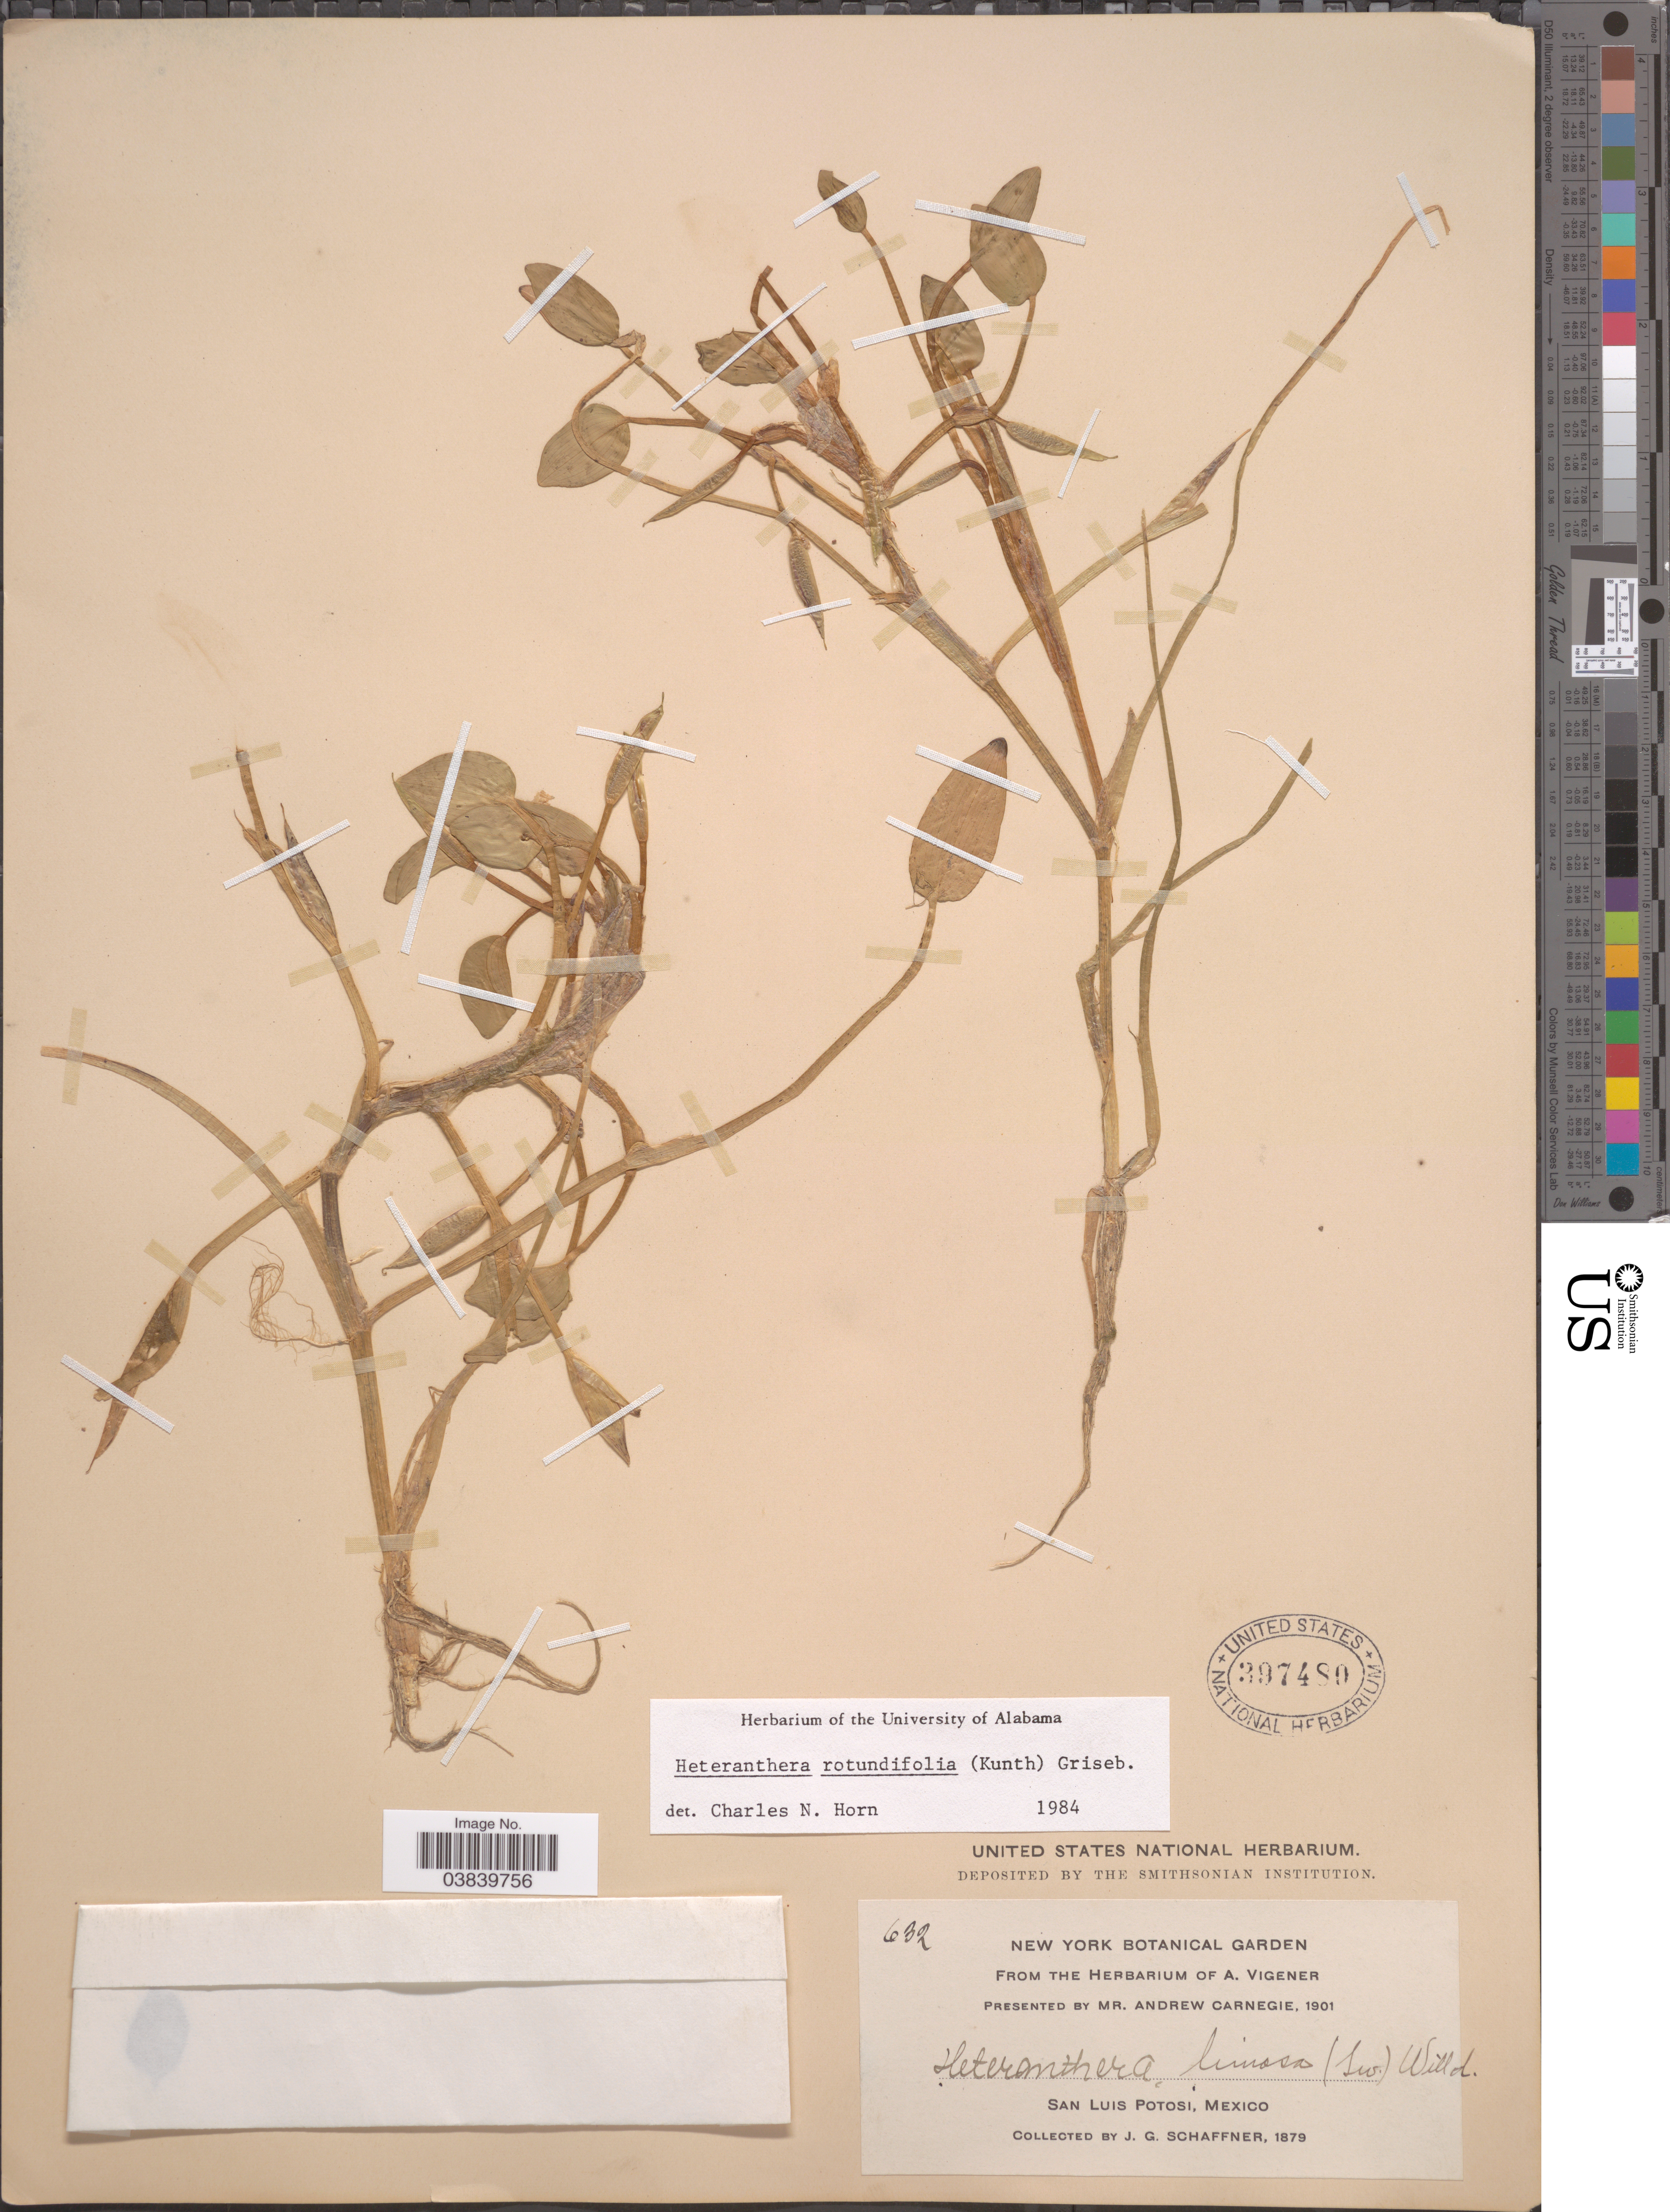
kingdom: Plantae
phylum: Tracheophyta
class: Liliopsida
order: Commelinales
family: Pontederiaceae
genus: Heteranthera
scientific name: Heteranthera rotundifolia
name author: (Kunth) Griseb.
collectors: J. G. Schaffner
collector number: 632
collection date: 1879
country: Mexico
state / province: San Luis Potosí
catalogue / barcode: US 397480